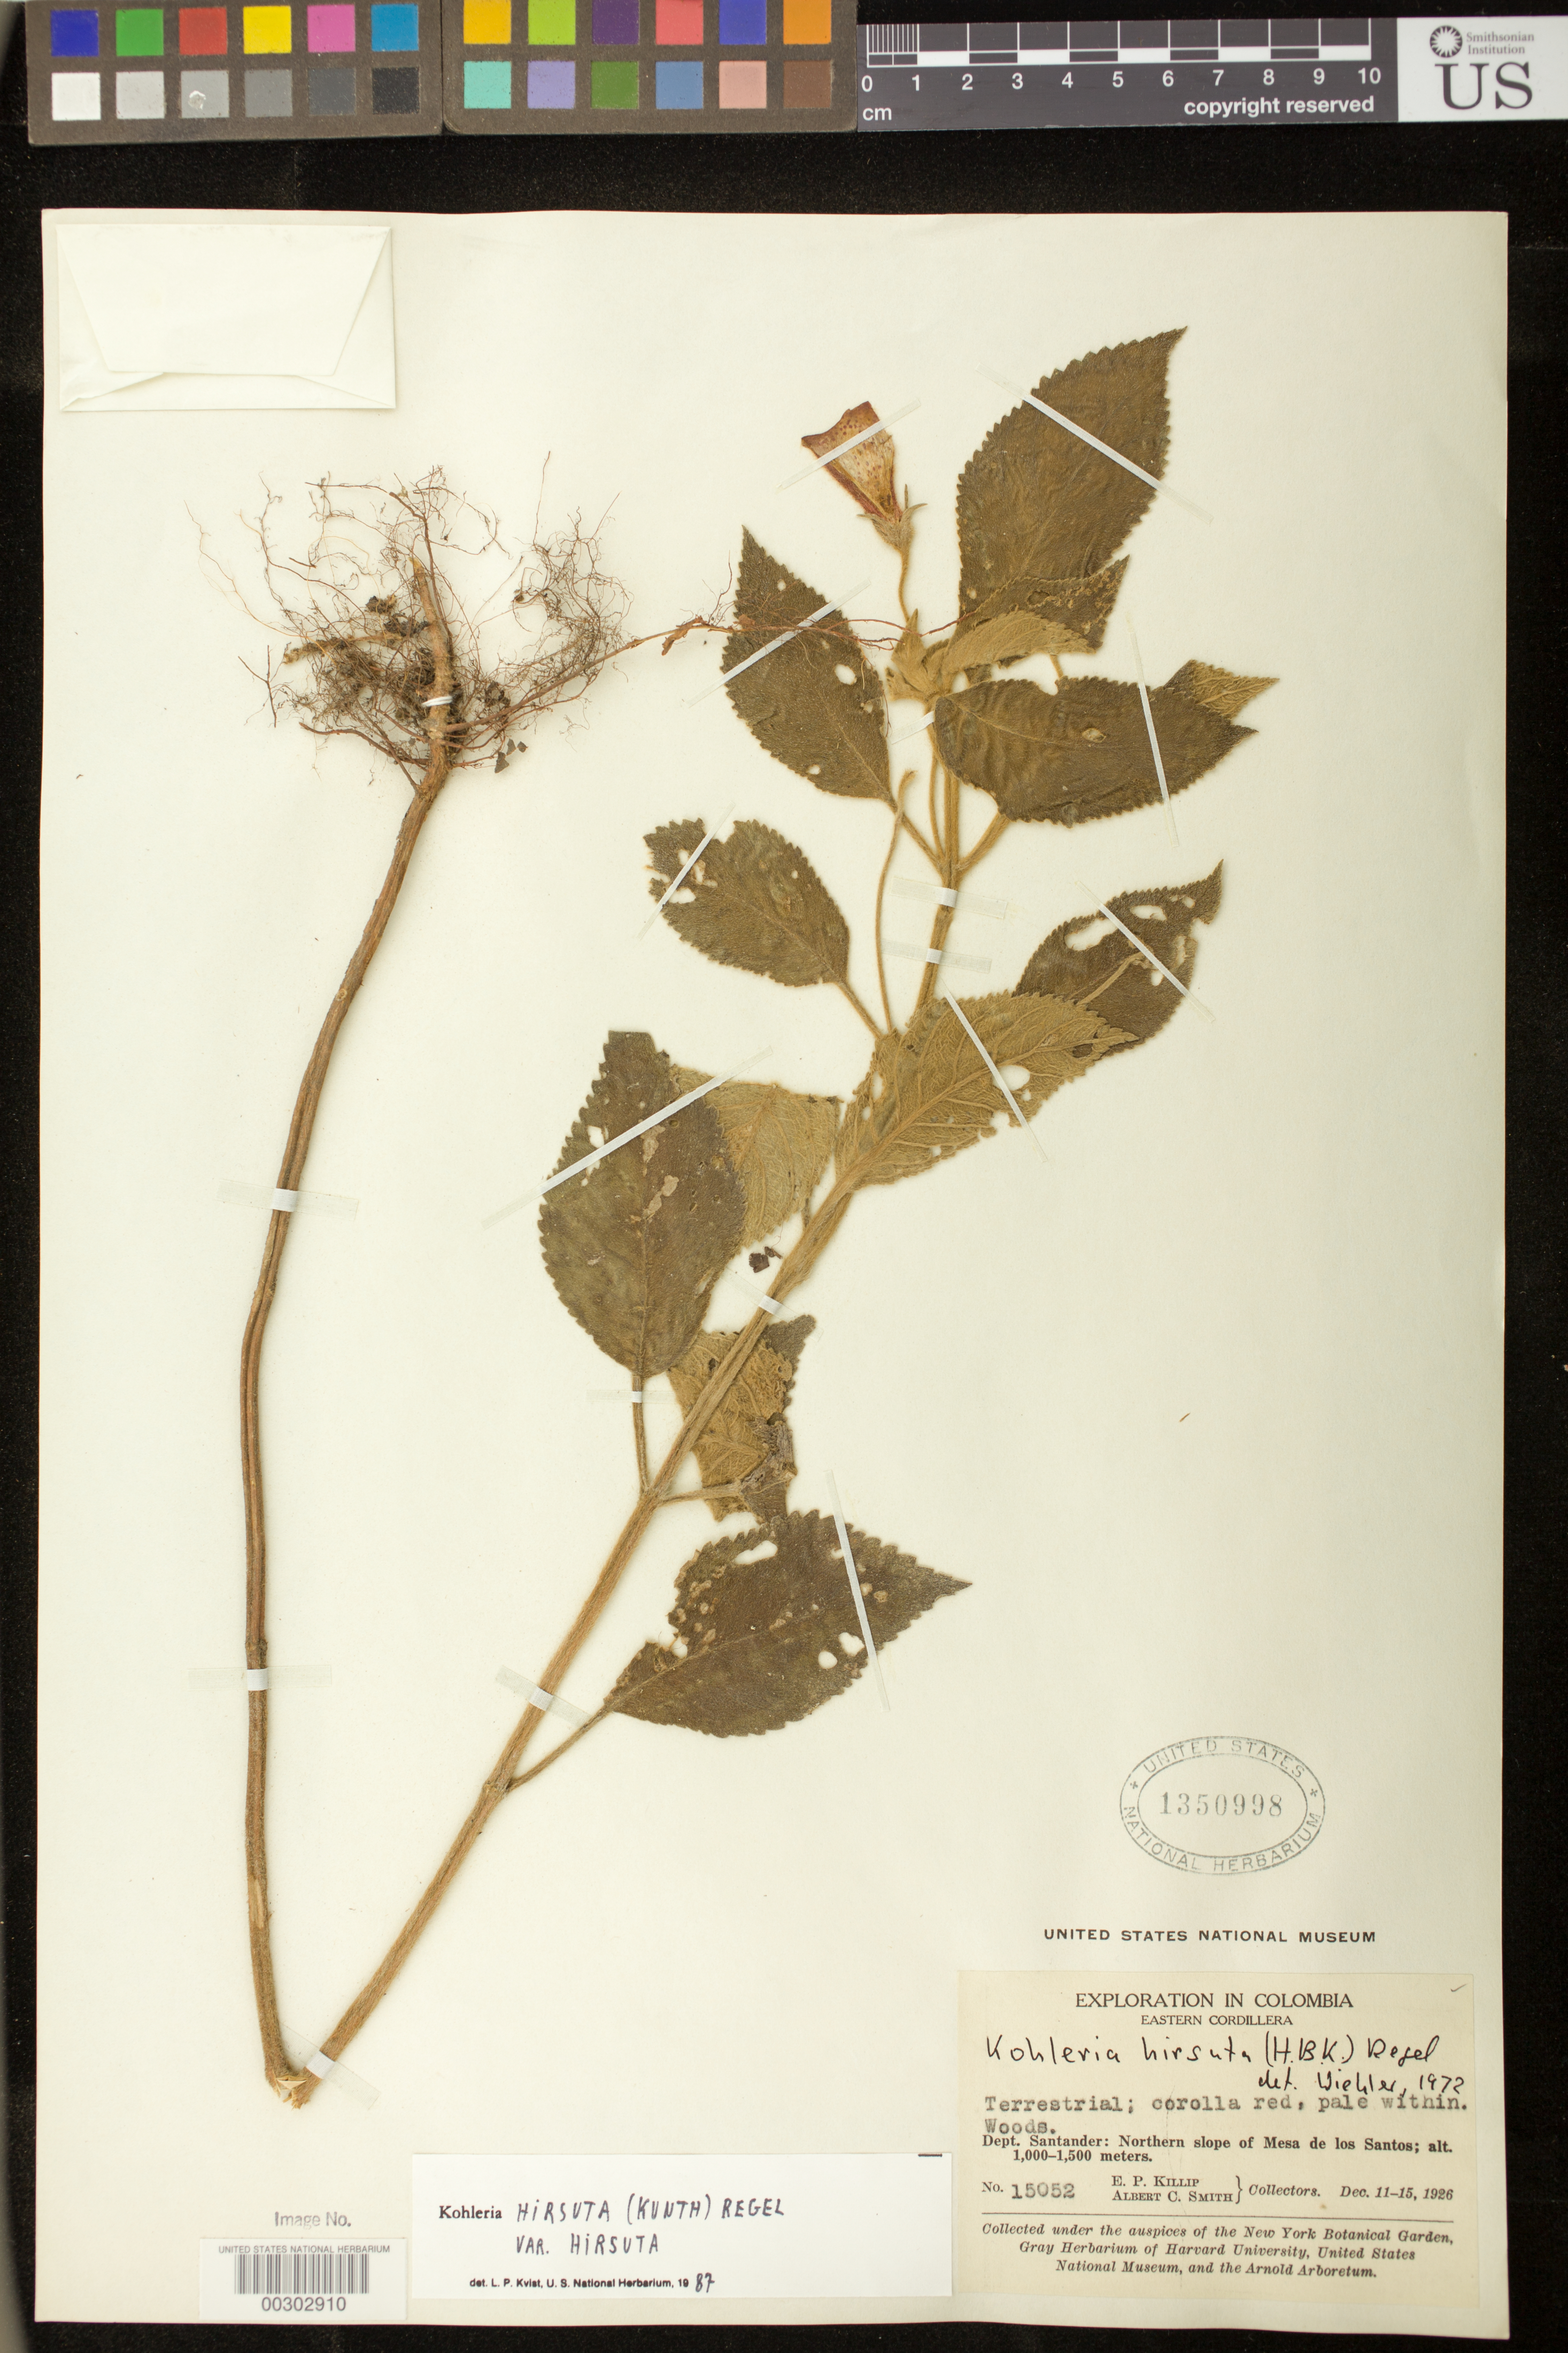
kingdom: Plantae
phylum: Tracheophyta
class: Magnoliopsida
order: Lamiales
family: Gesneriaceae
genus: Kohleria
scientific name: Kohleria hirsuta var. hirsuta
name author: (Kunth) Regel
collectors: E. P. Killip & A. C. Smith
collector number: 15052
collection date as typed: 11-15 Dec 1926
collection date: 1926-12-11/1926-12-15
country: Colombia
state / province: Santander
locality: Eastern Cordillera, northern slope of Mesa de los Santos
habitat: Woods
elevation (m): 1000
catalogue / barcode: US 1350998